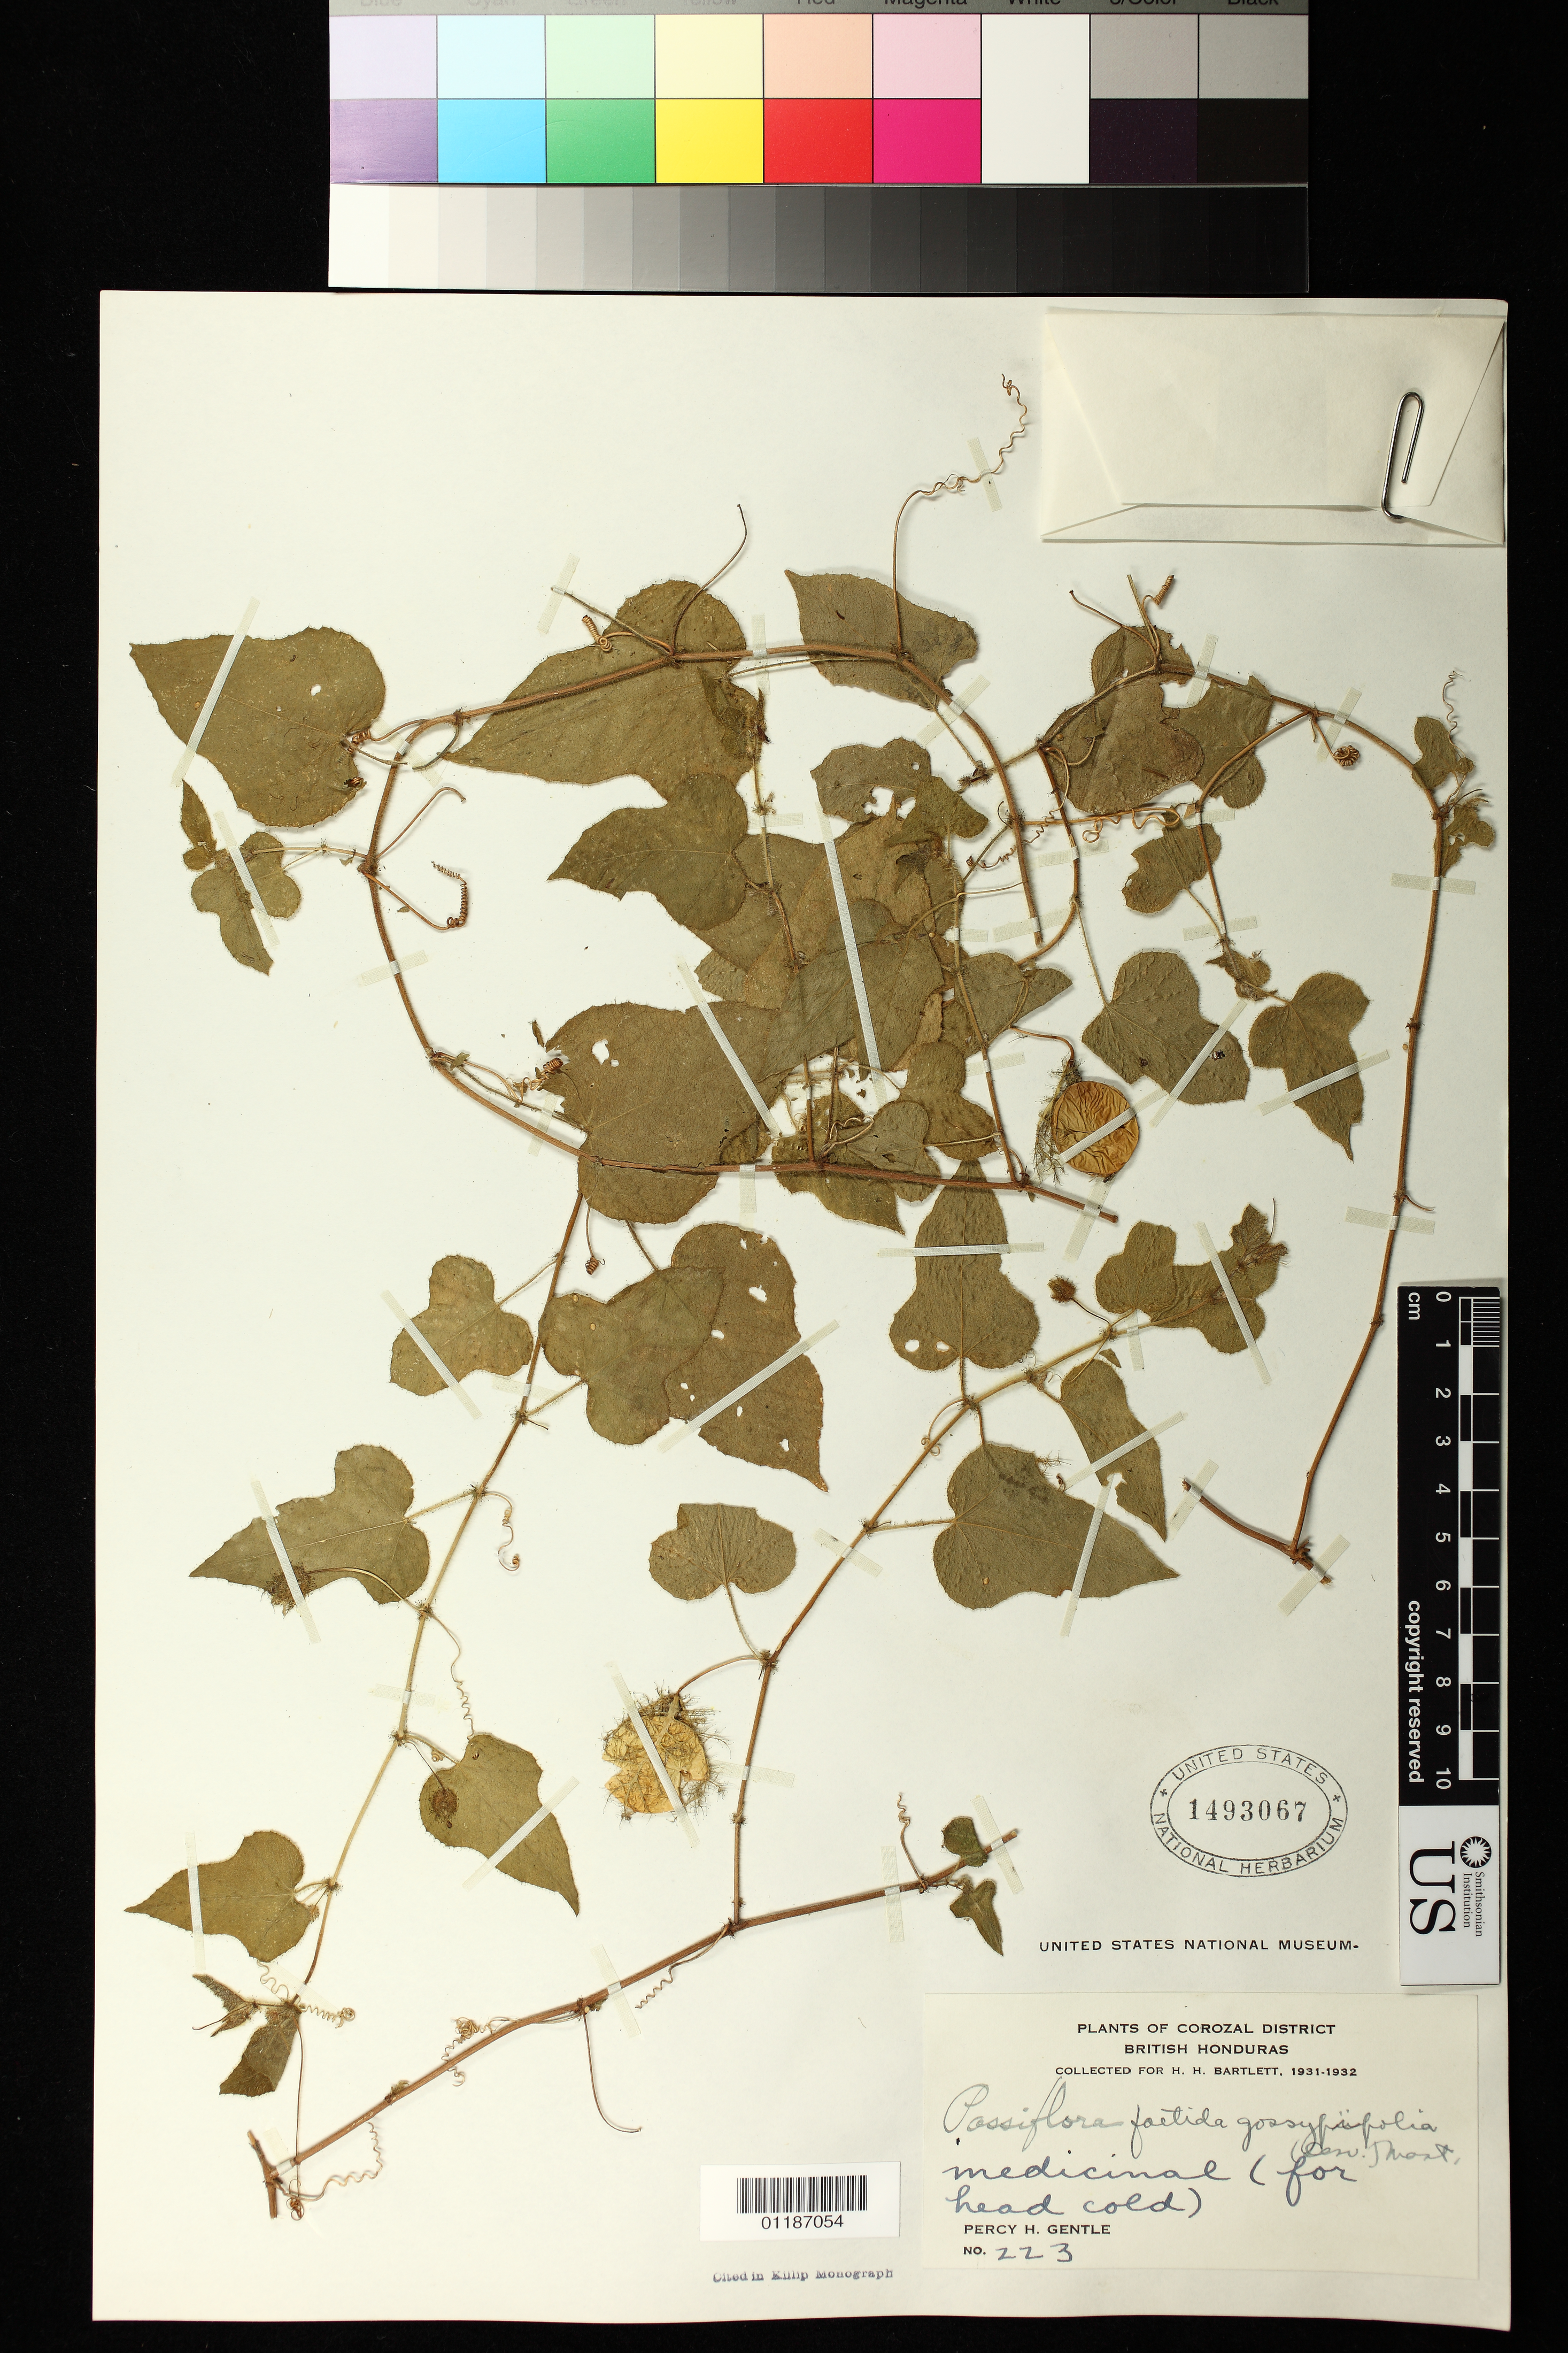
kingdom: Plantae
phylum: Tracheophyta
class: Magnoliopsida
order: Malpighiales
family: Passifloraceae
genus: Passiflora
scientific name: Passiflora foetida var. gossypiifolia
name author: (Desv.) Mast.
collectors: P. H. Gentle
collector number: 223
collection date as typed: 1931 1932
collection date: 1931/1932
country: Belize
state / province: Corozal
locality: Corozal District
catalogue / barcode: US 1493067